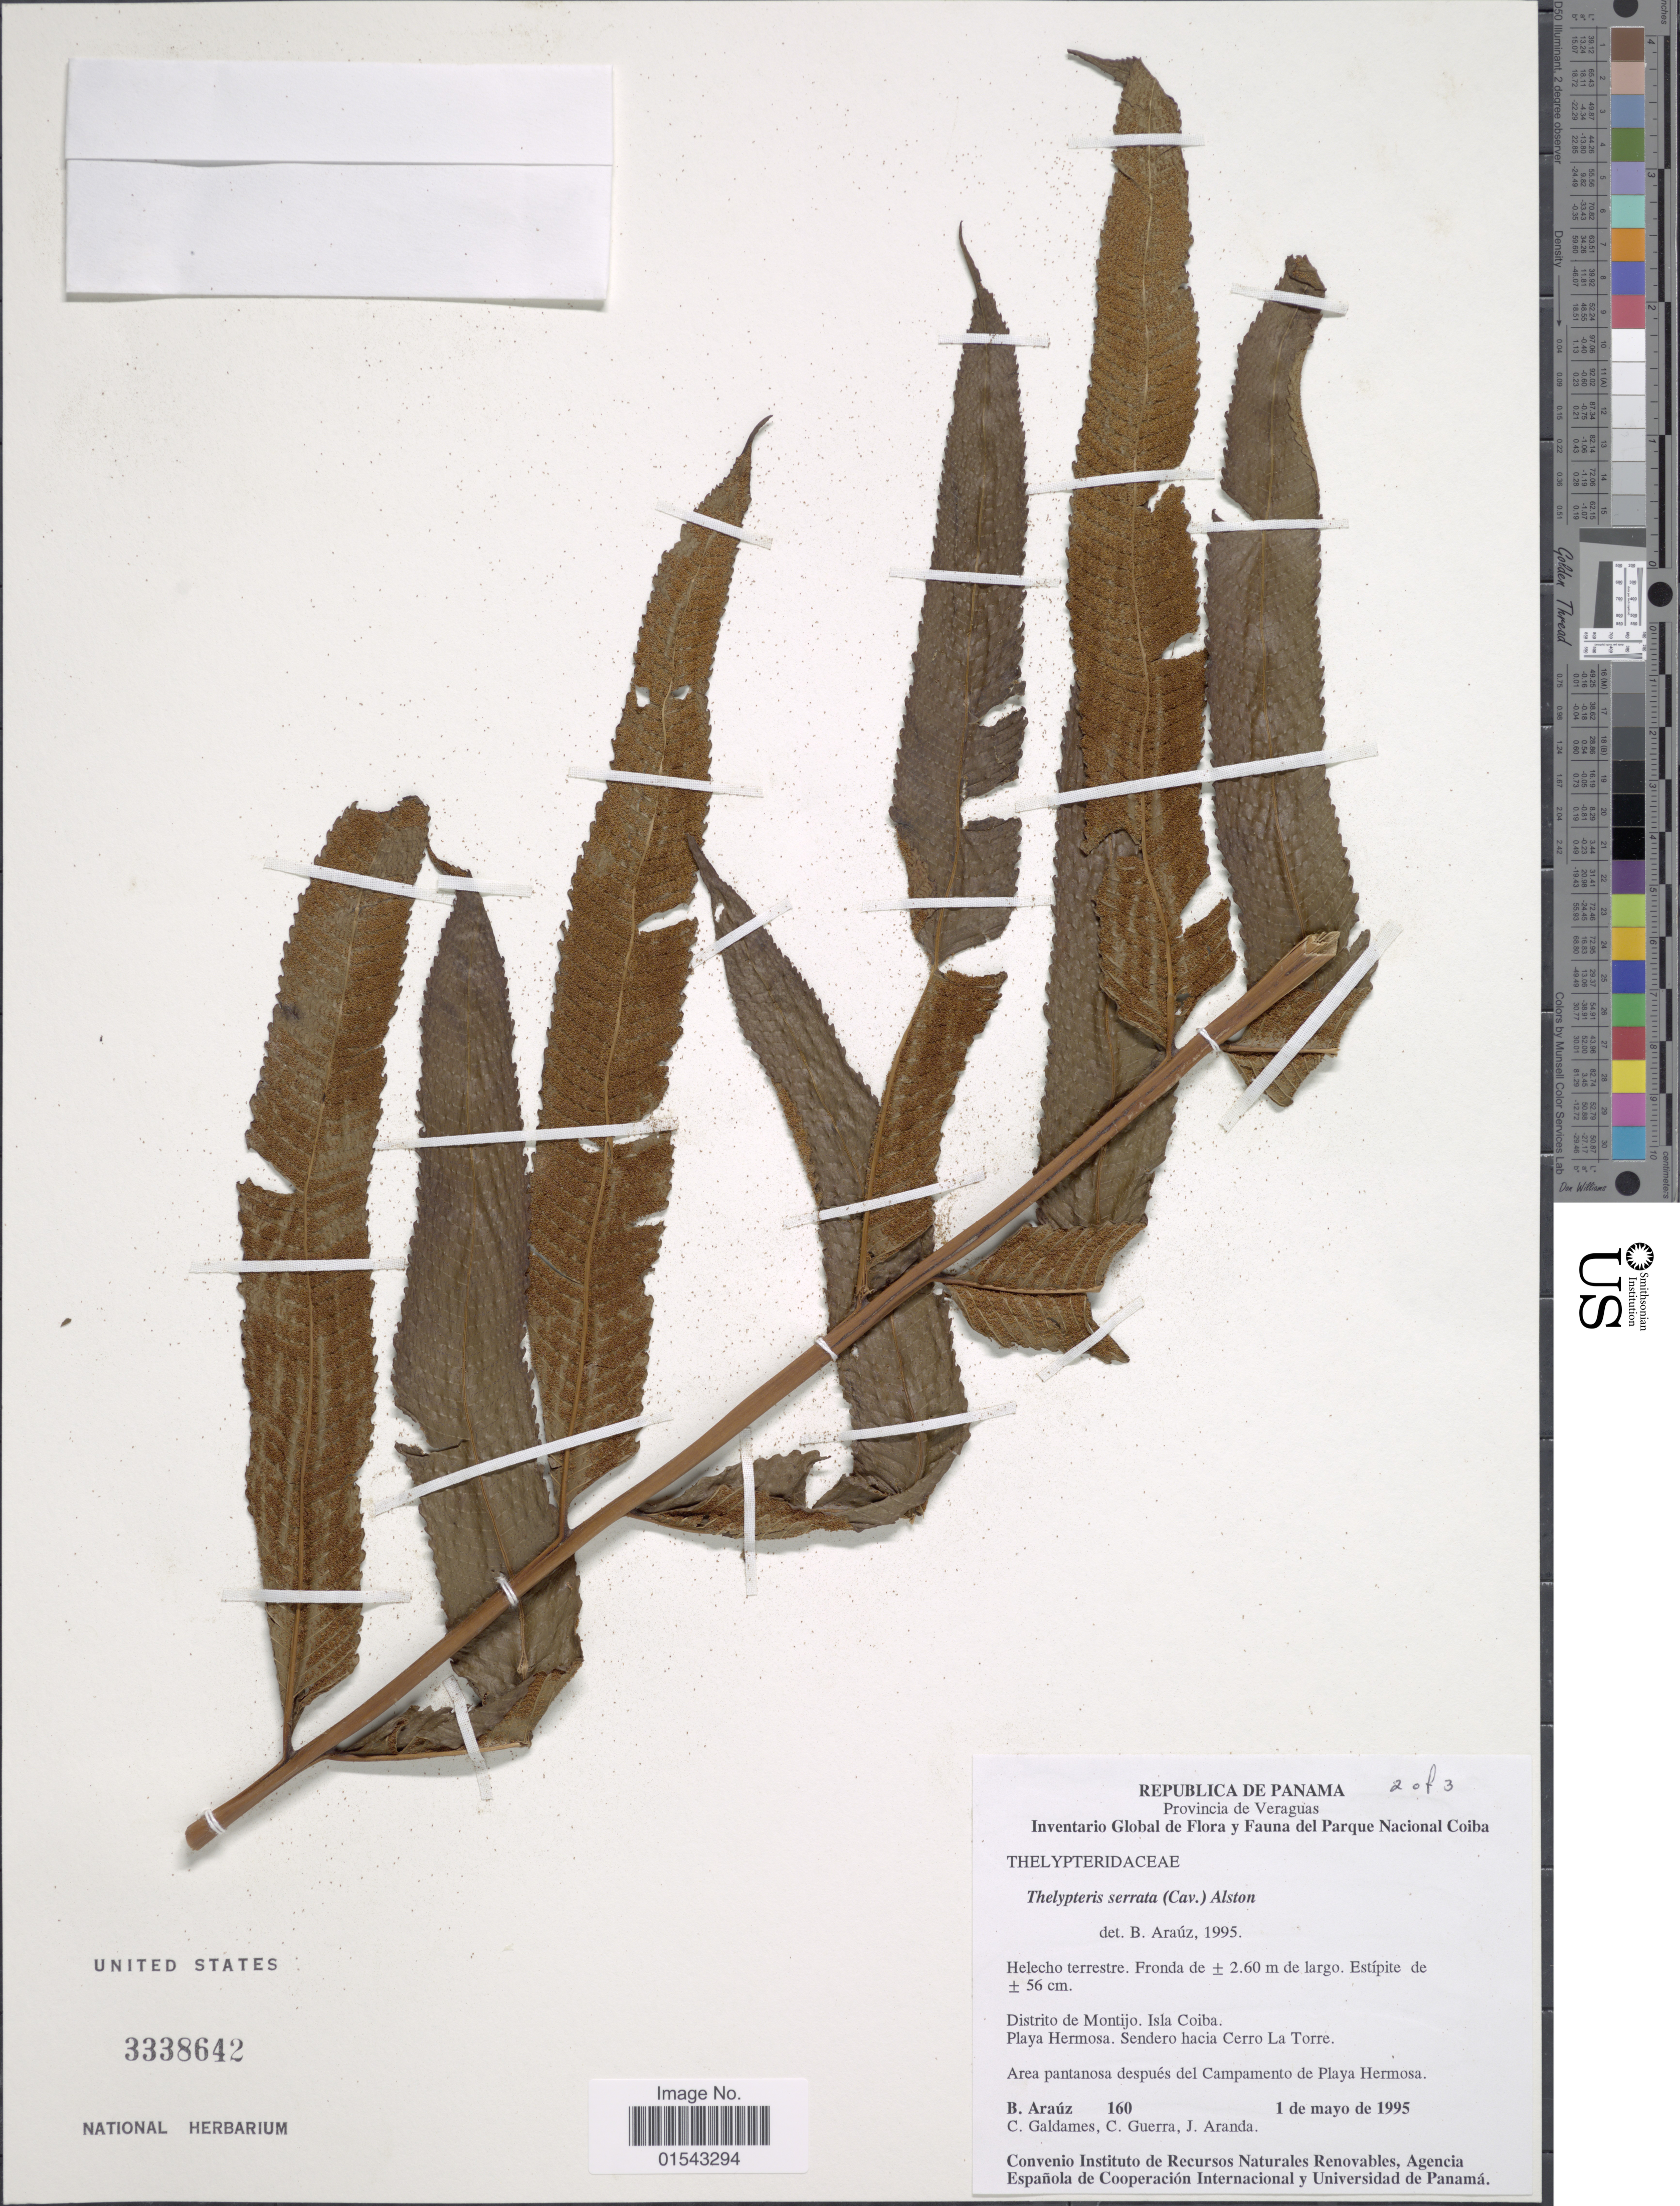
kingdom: Plantae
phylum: Tracheophyta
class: Polypodiopsida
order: Polypodiales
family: Thelypteridaceae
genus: Meniscium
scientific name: Meniscium serratum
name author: Cav.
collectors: B. Araúz, C. Galdames, C. Guerra & J. Aranda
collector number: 160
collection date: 1995-05-01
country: Panama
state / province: Veraguas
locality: Republica De Panama, Provincia de Veraguas, Distrito de Montijo, Isla Coiba, Playa Hermosa, Sendero hacia Cerro La Torre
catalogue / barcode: US 3338642